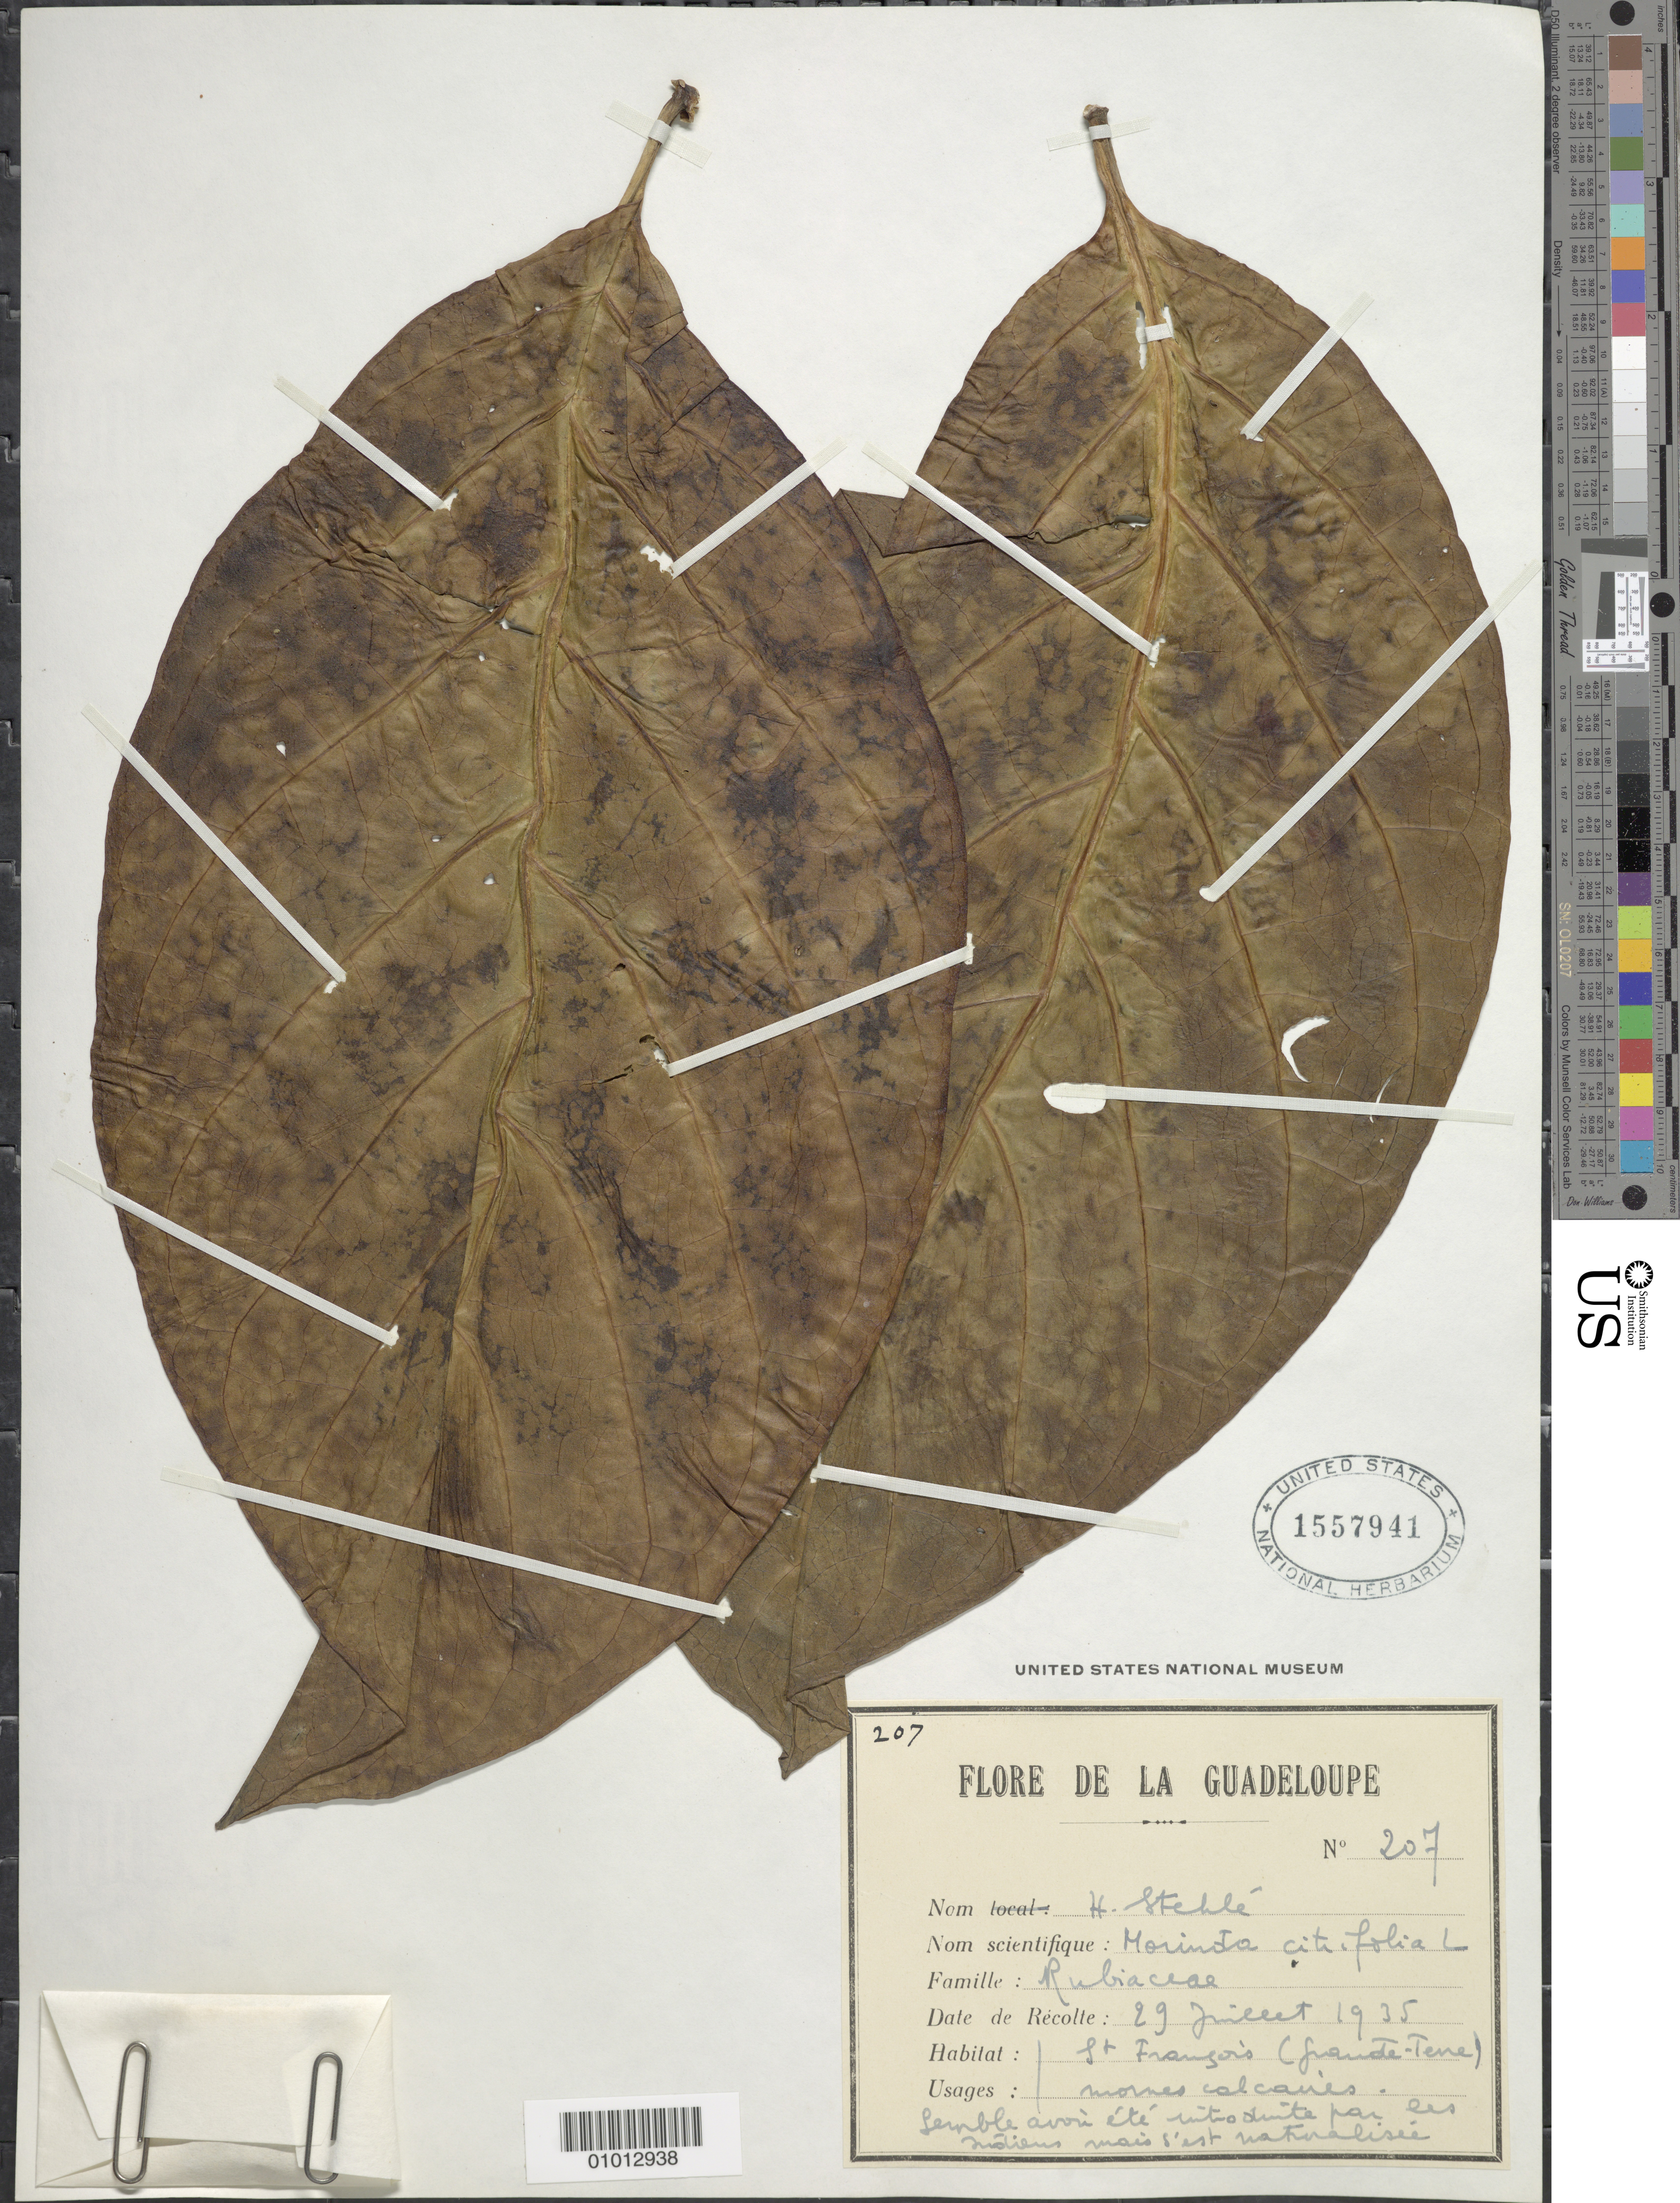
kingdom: Plantae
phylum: Tracheophyta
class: Magnoliopsida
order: Gentianales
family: Rubiaceae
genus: Morinda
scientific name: Morinda citrifolia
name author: L.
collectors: H. Stehlé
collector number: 207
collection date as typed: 29 Jul 1935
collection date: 1935-07-29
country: Guadeloupe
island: Grande Terre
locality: St. Francois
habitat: Mornes calcaires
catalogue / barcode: US 1557941